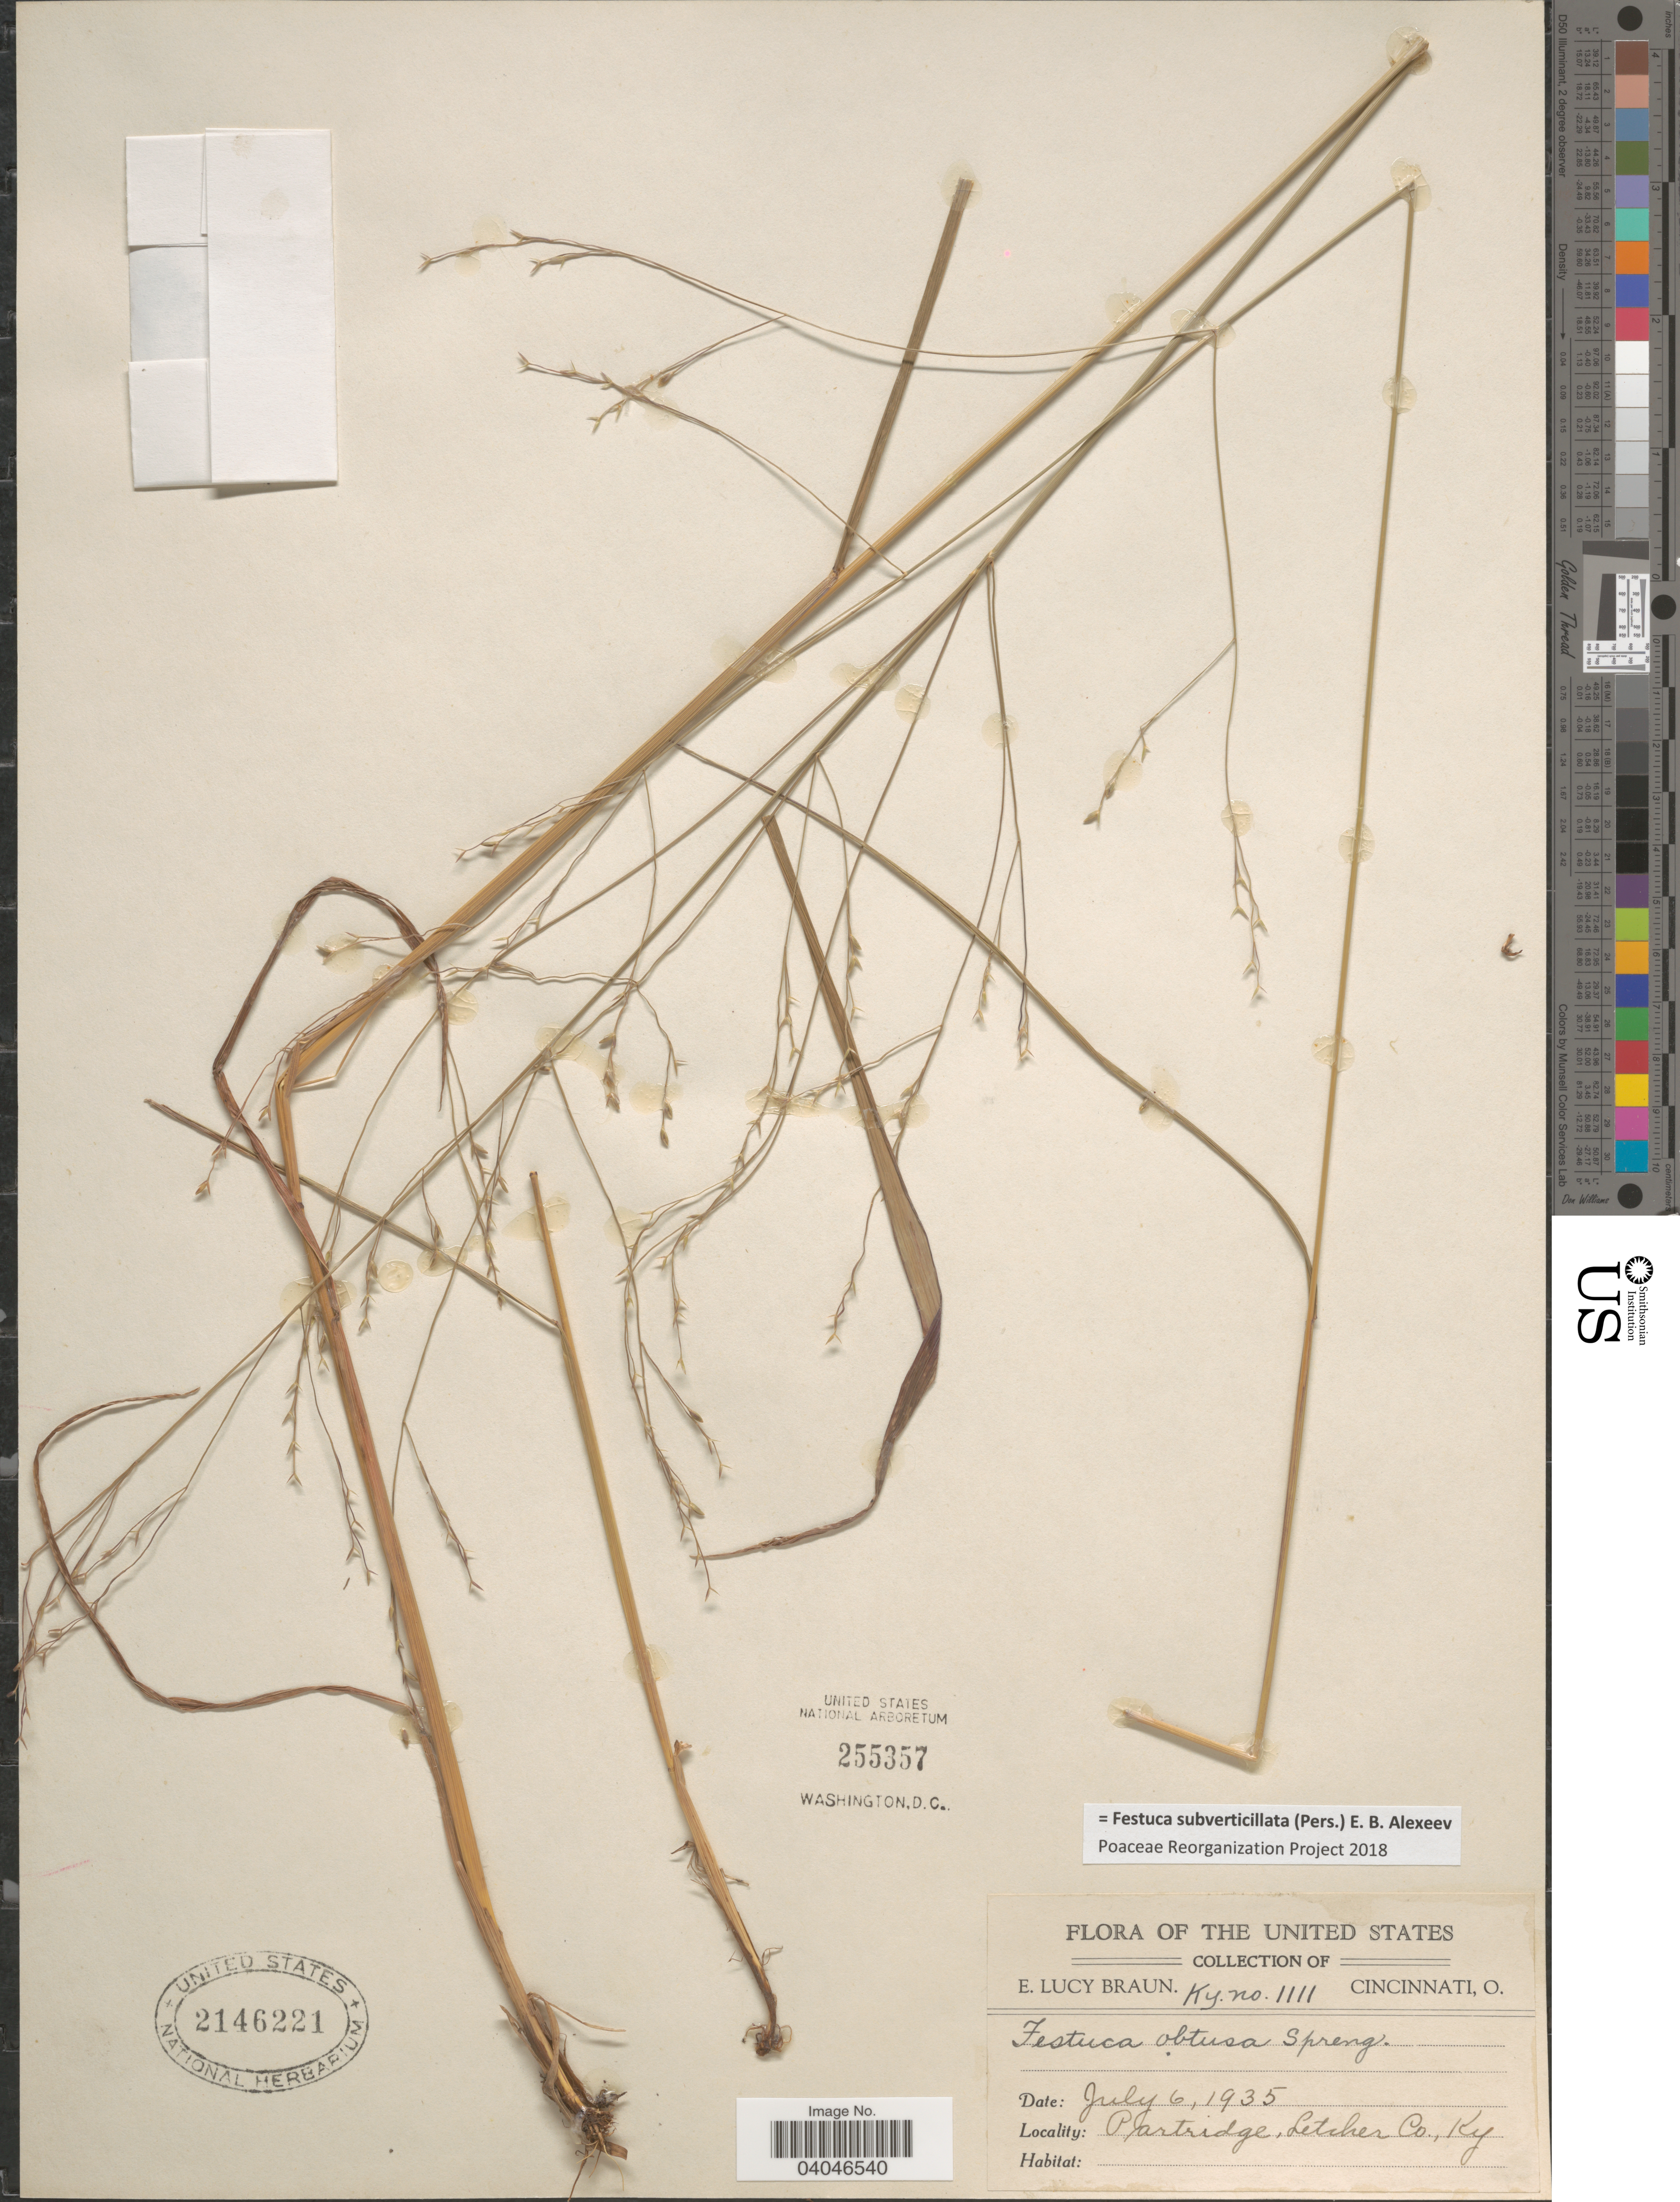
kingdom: Plantae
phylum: Tracheophyta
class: Liliopsida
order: Poales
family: Poaceae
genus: Festuca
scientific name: Festuca subverticillata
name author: (Pers.) E.B. Alexeev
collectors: E. L. Braun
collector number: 1111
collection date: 1935-07-06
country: United States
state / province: Kentucky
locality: Partrigde, Letcher Co.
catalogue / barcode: US 2146221